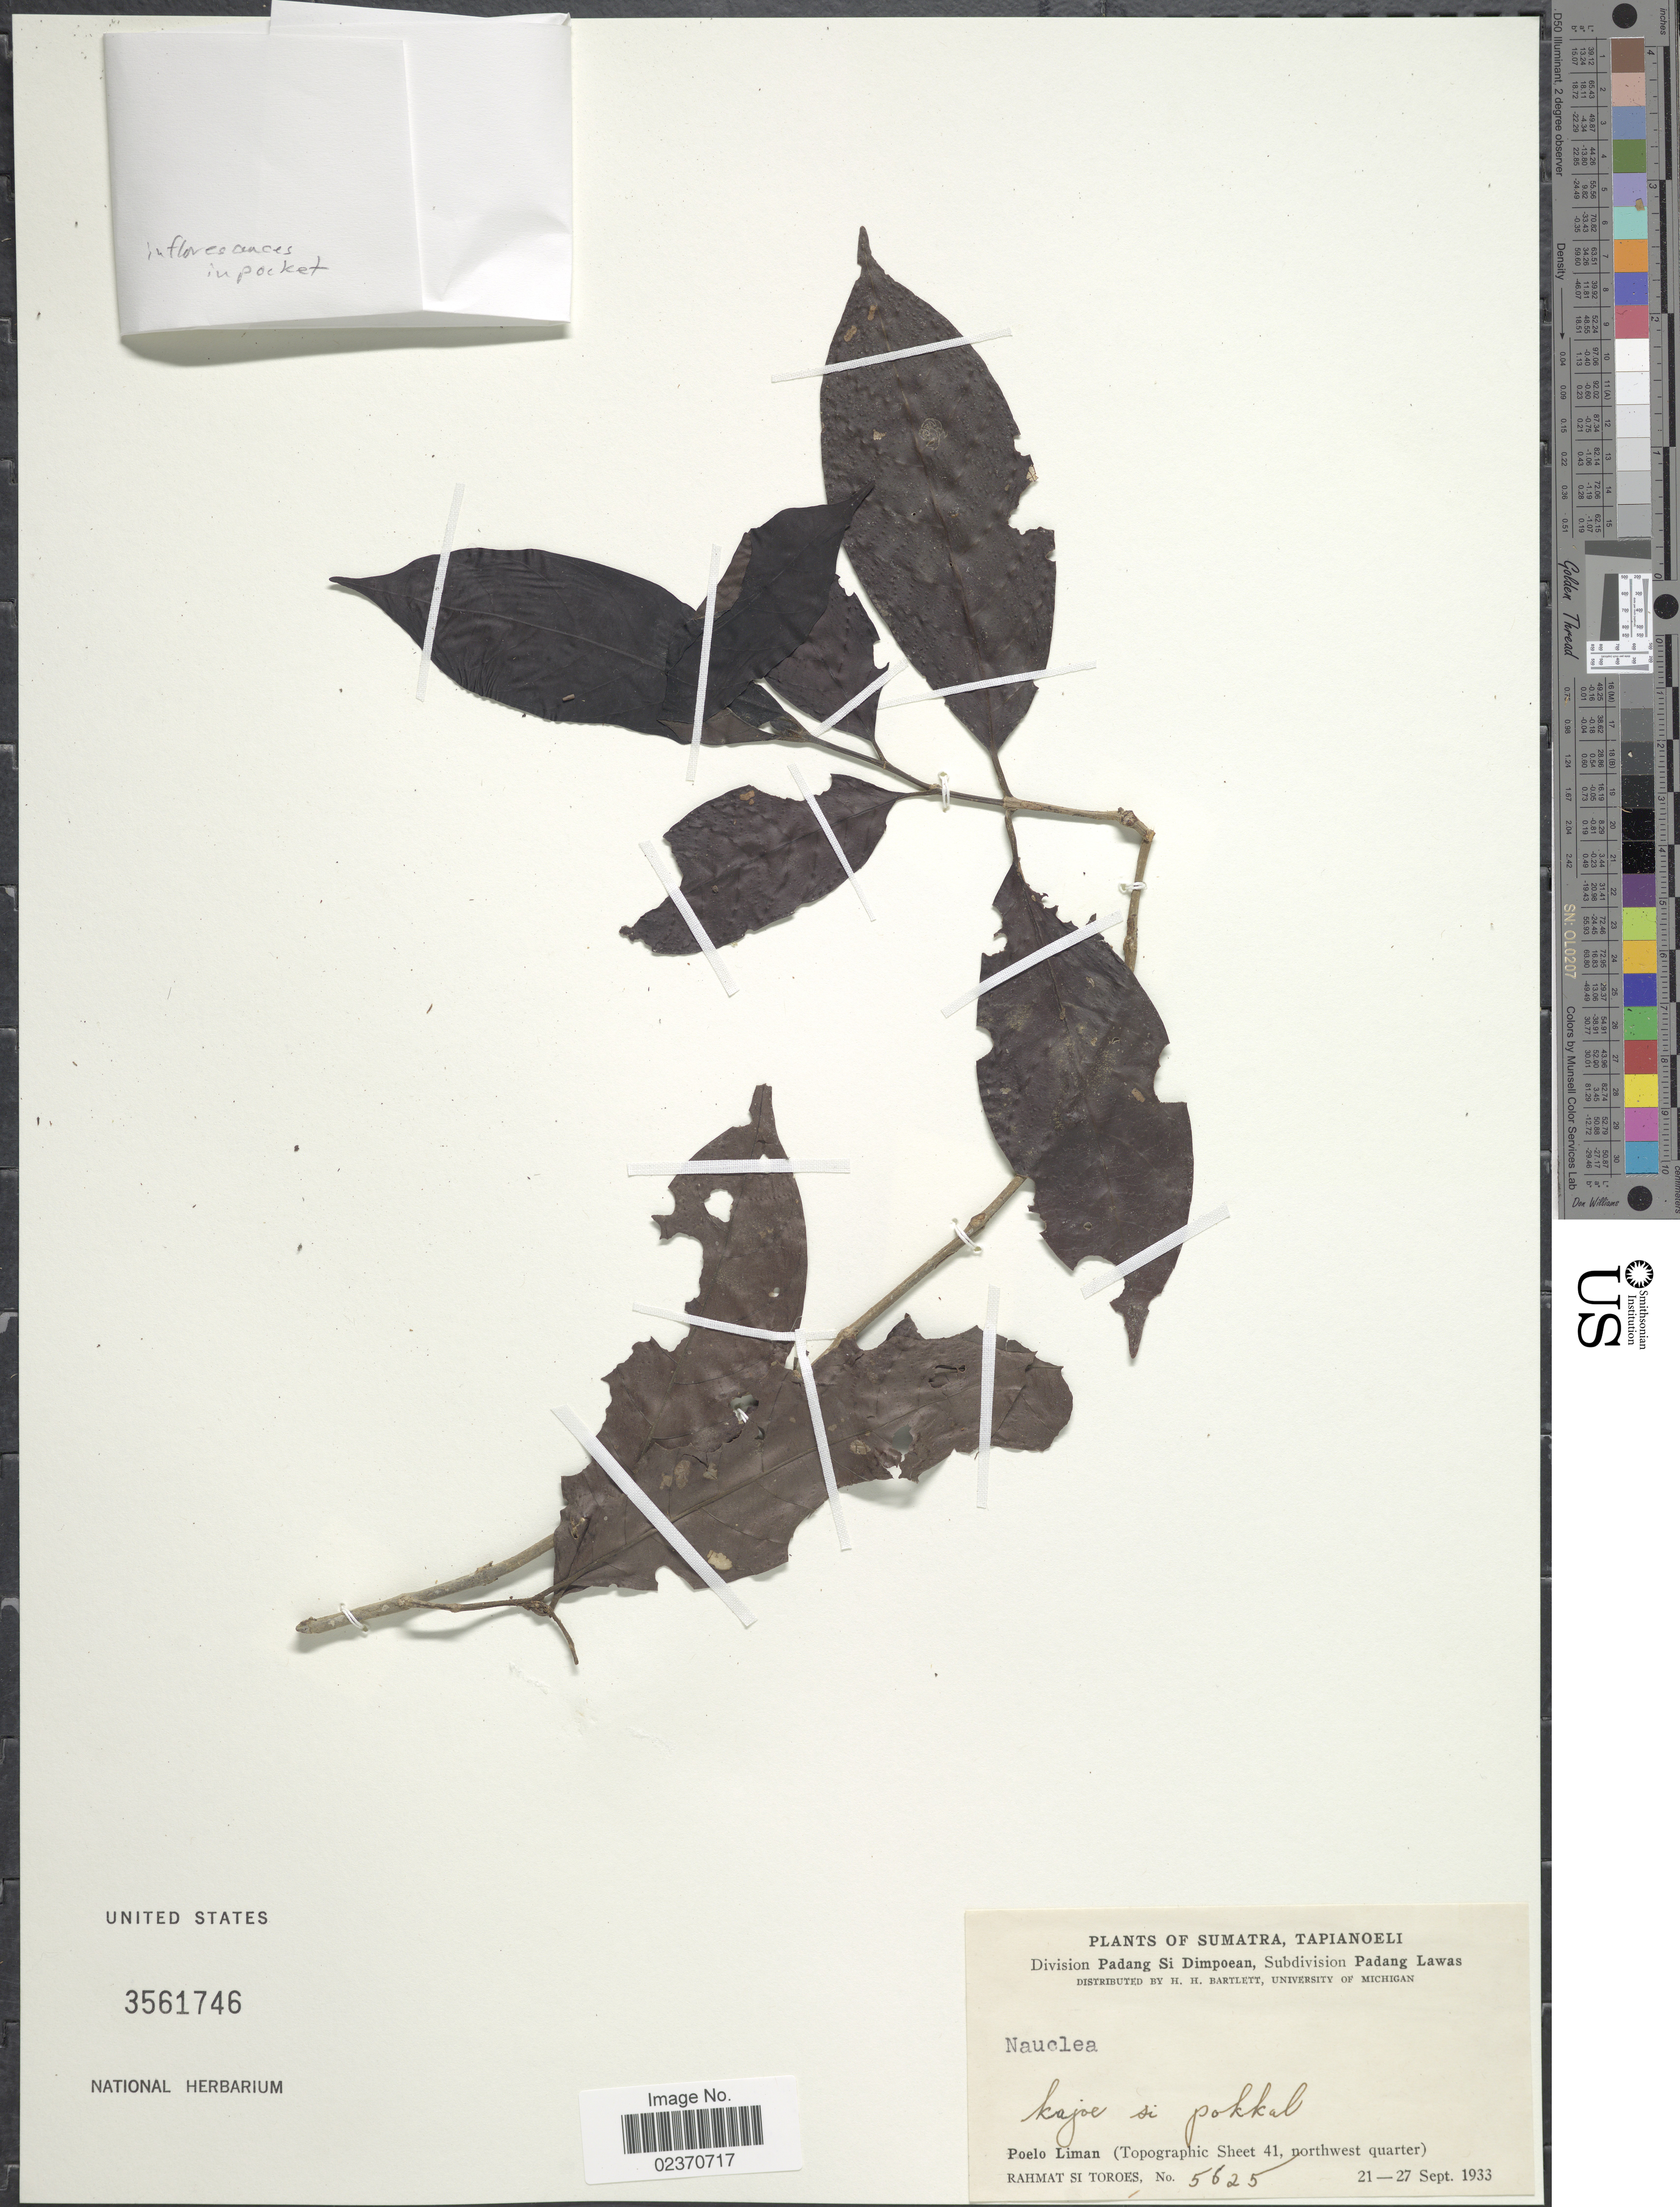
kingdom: Plantae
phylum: Tracheophyta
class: Magnoliopsida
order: Gentianales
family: Rubiaceae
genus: Nauclea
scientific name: Nauclea sp.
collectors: Rahmat Si Boeea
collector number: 5625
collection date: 1933-09-21/1933-09-27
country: Indonesia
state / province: Sumatra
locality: Sumatra, Tapianoeli, Division Padang Si Dimpoean, Subdivision Padang Lawas. Poelo Liman (Topographic Sheet 41, northwest quarter)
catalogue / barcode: US 3561746